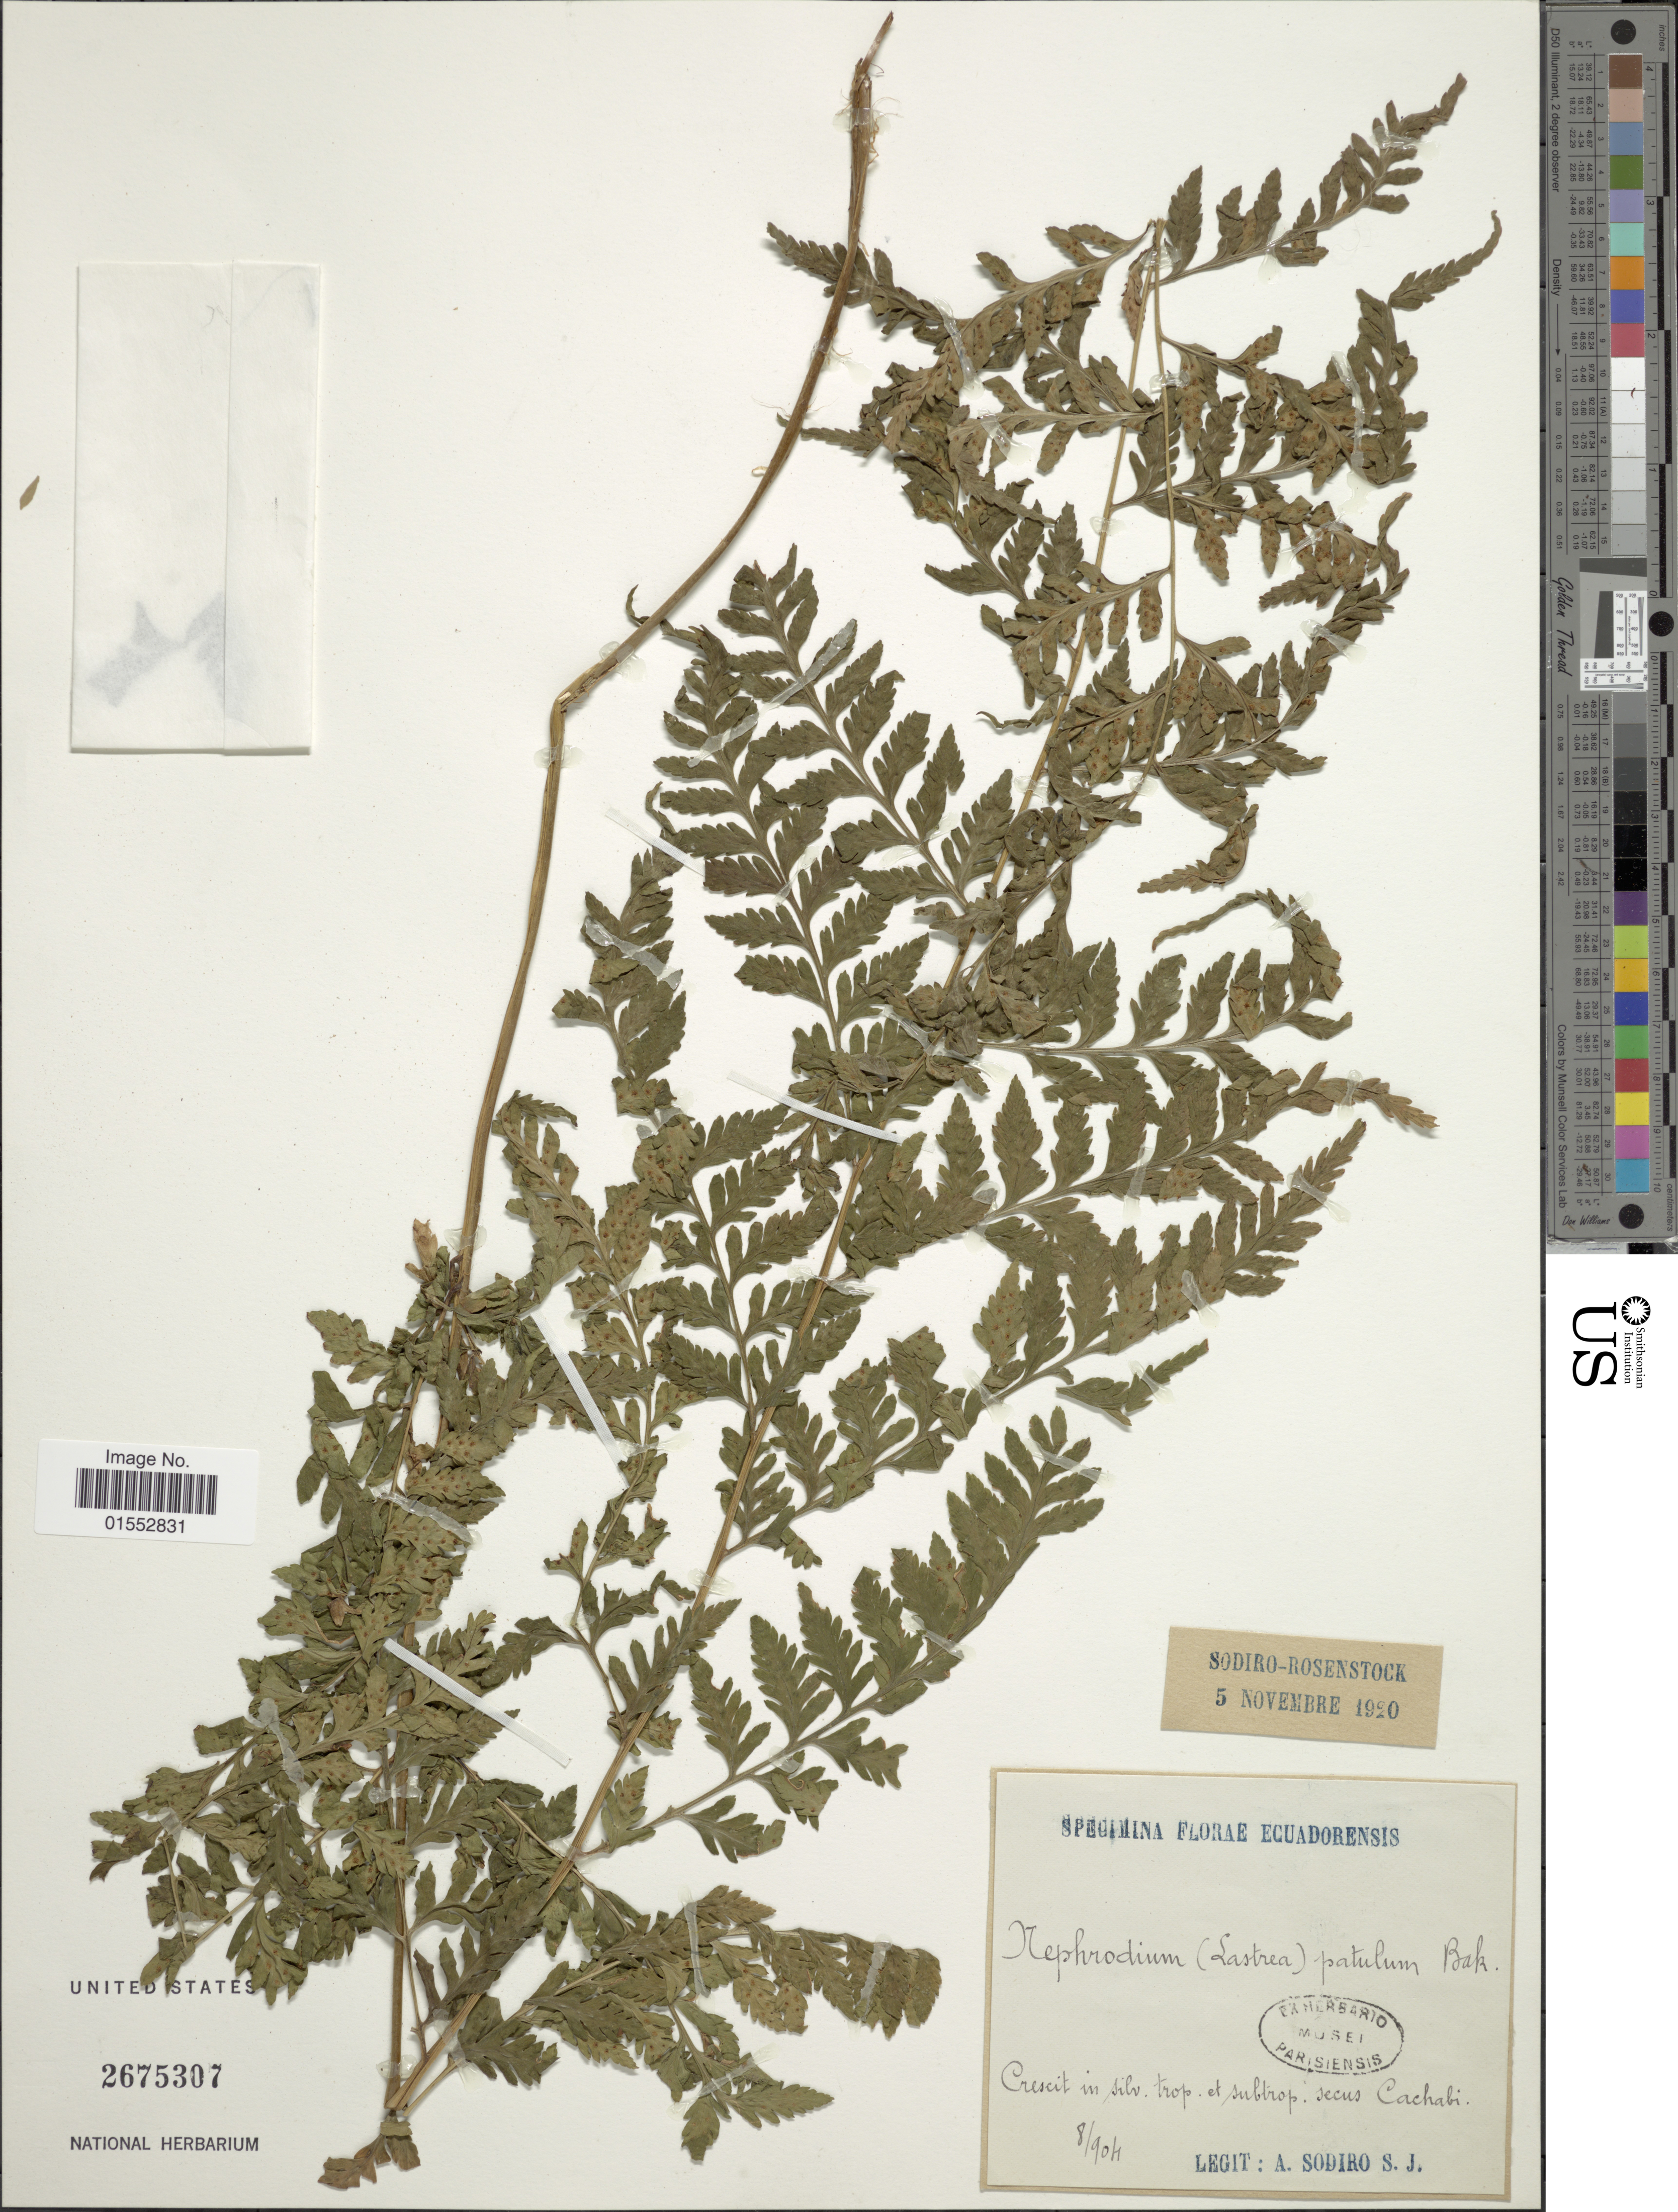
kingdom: Plantae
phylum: Tracheophyta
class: Polypodiopsida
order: Polypodiales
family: Dryopteridaceae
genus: Dryopteris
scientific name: Dryopteris patula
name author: (Sw.) Underw.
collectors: A. Sodiro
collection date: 1904-08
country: Ecuador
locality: Ecuadorensis, secus Cachabi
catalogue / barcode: US 2675307